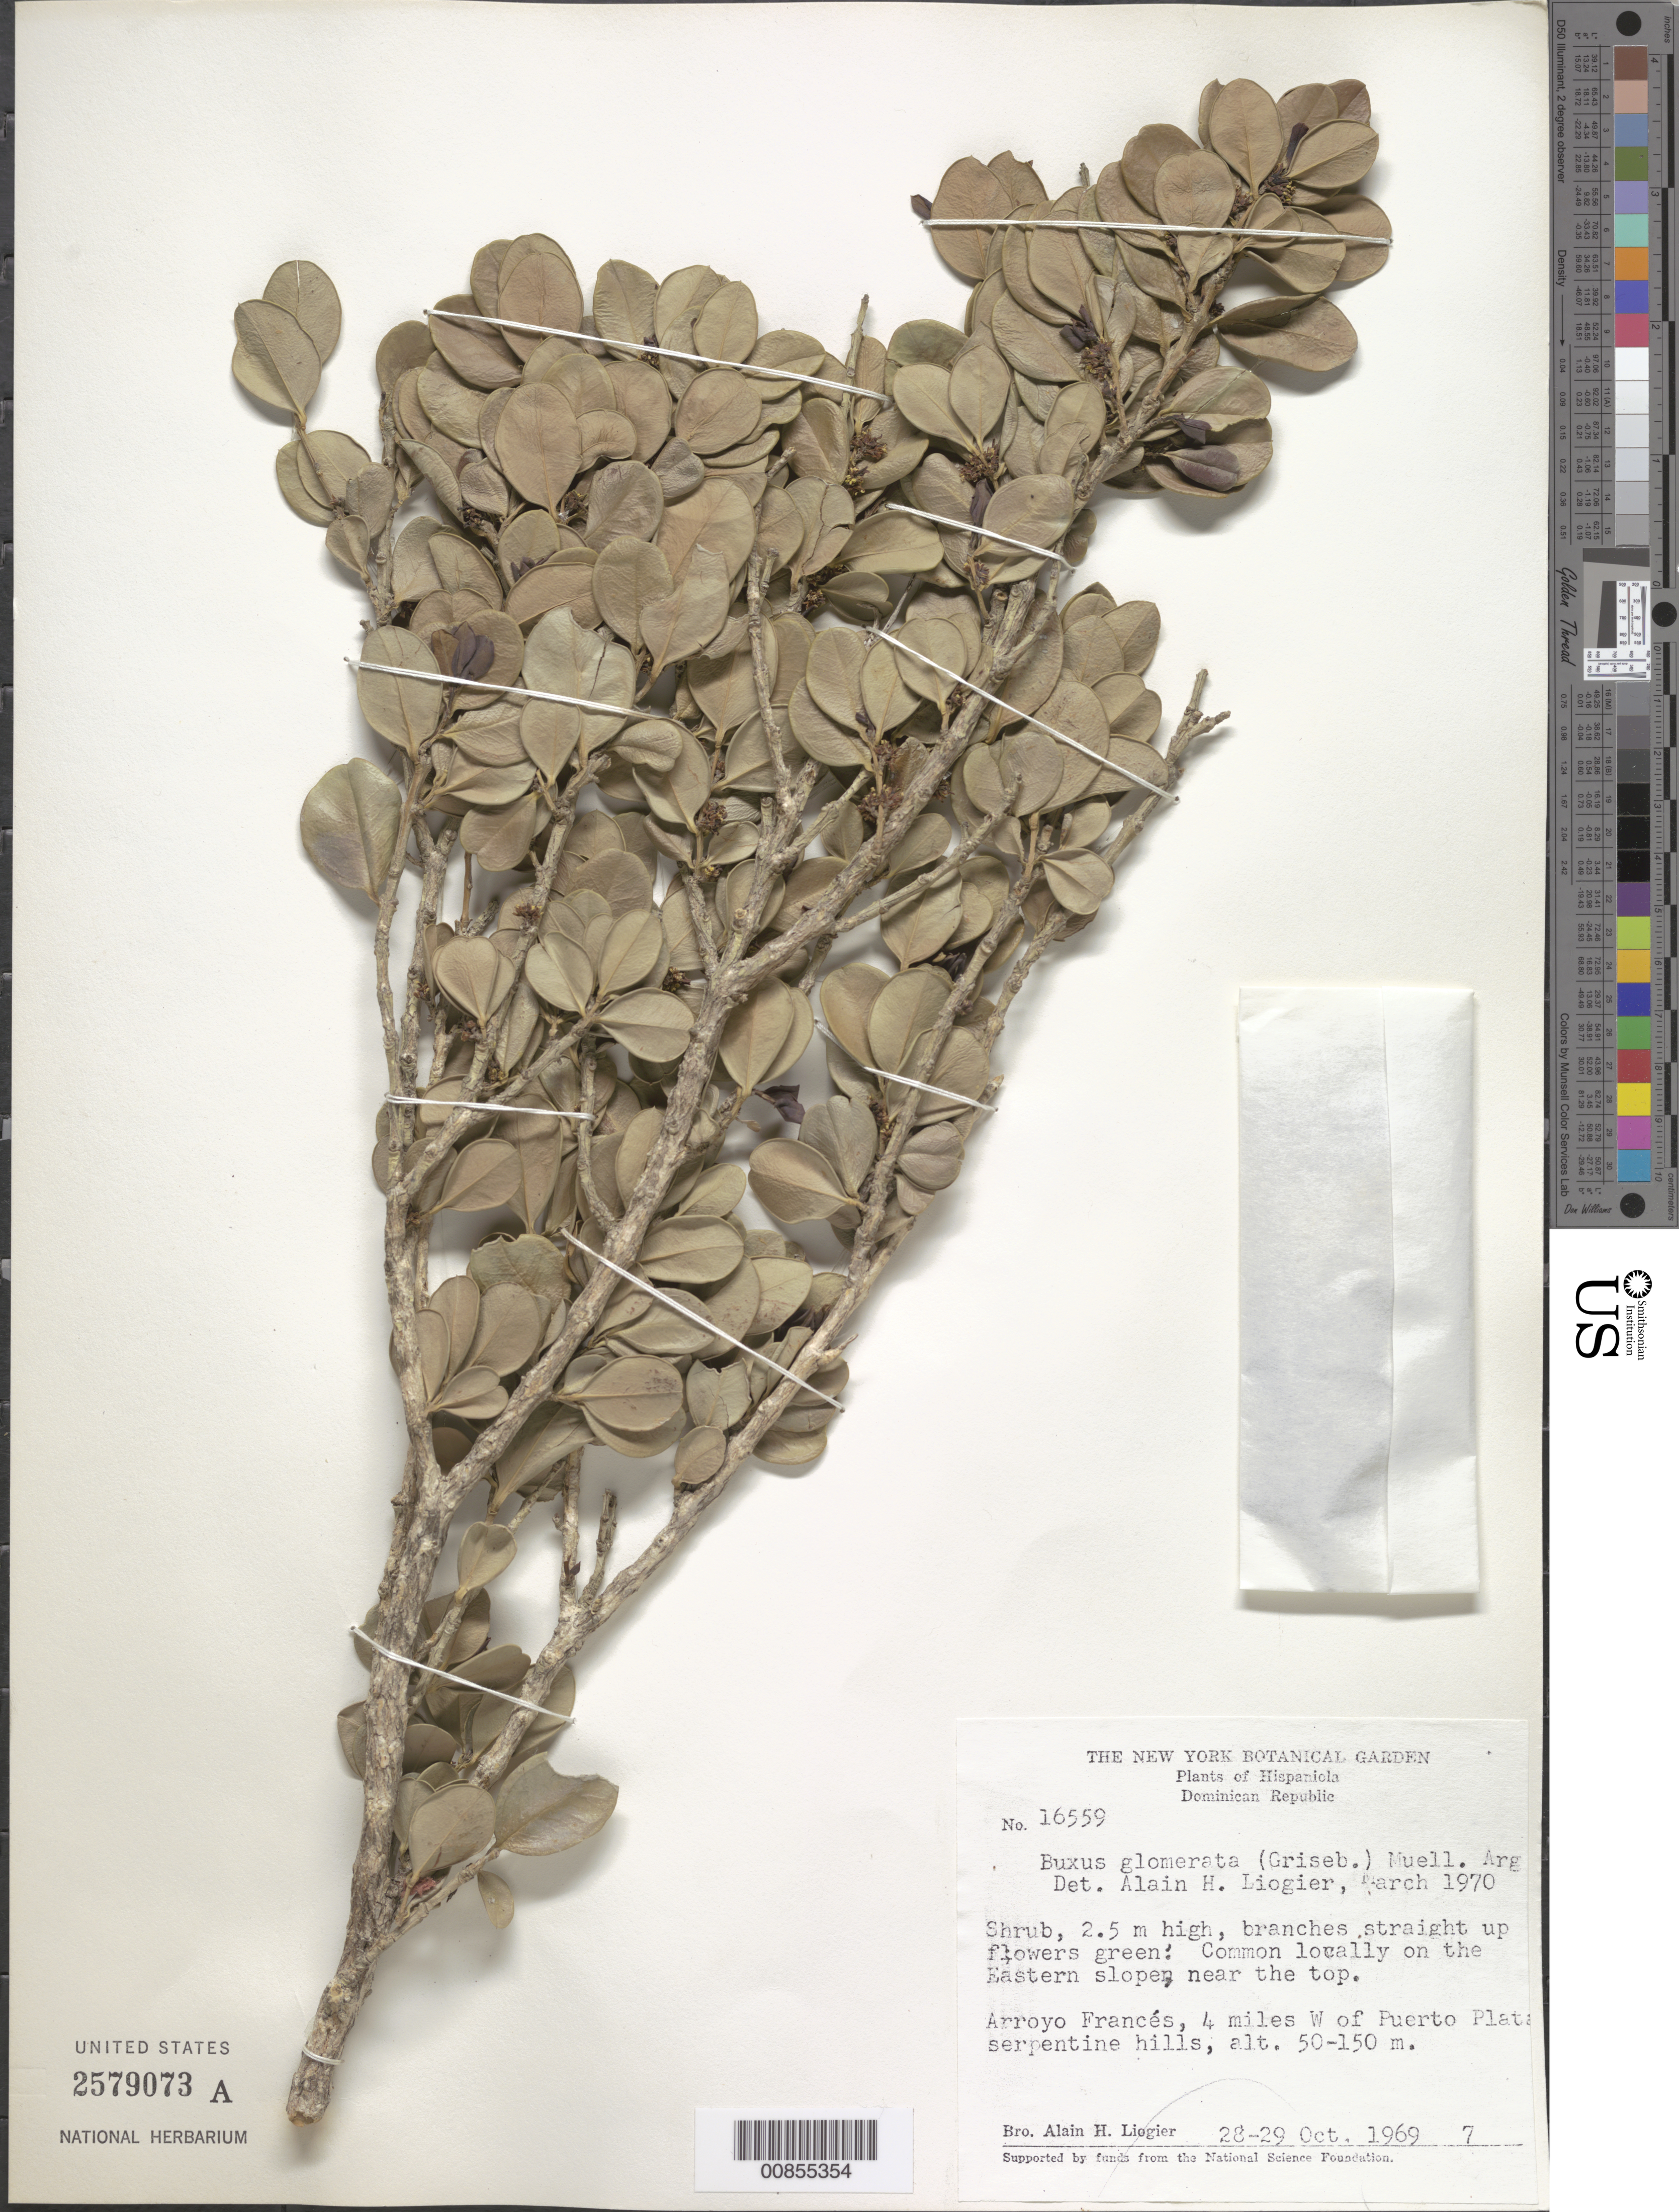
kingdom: Plantae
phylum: Tracheophyta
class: Magnoliopsida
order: Buxales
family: Buxaceae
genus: Buxus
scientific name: Buxus glomerata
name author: (Griseb.) Müll. Arg.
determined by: Liogier, Alain H.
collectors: A. H. Liogier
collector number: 16559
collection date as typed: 28 Oct 1969 to 29 Oct 1969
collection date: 1969-10-28/1969-10-29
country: Dominican Republic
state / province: Puerto Plata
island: Hispaniola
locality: Arroyo Francés, 4 miles W of Puerto Plata, eastern slope near the top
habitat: On slope of serpentine hills near the top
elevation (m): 50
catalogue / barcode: US 2579073